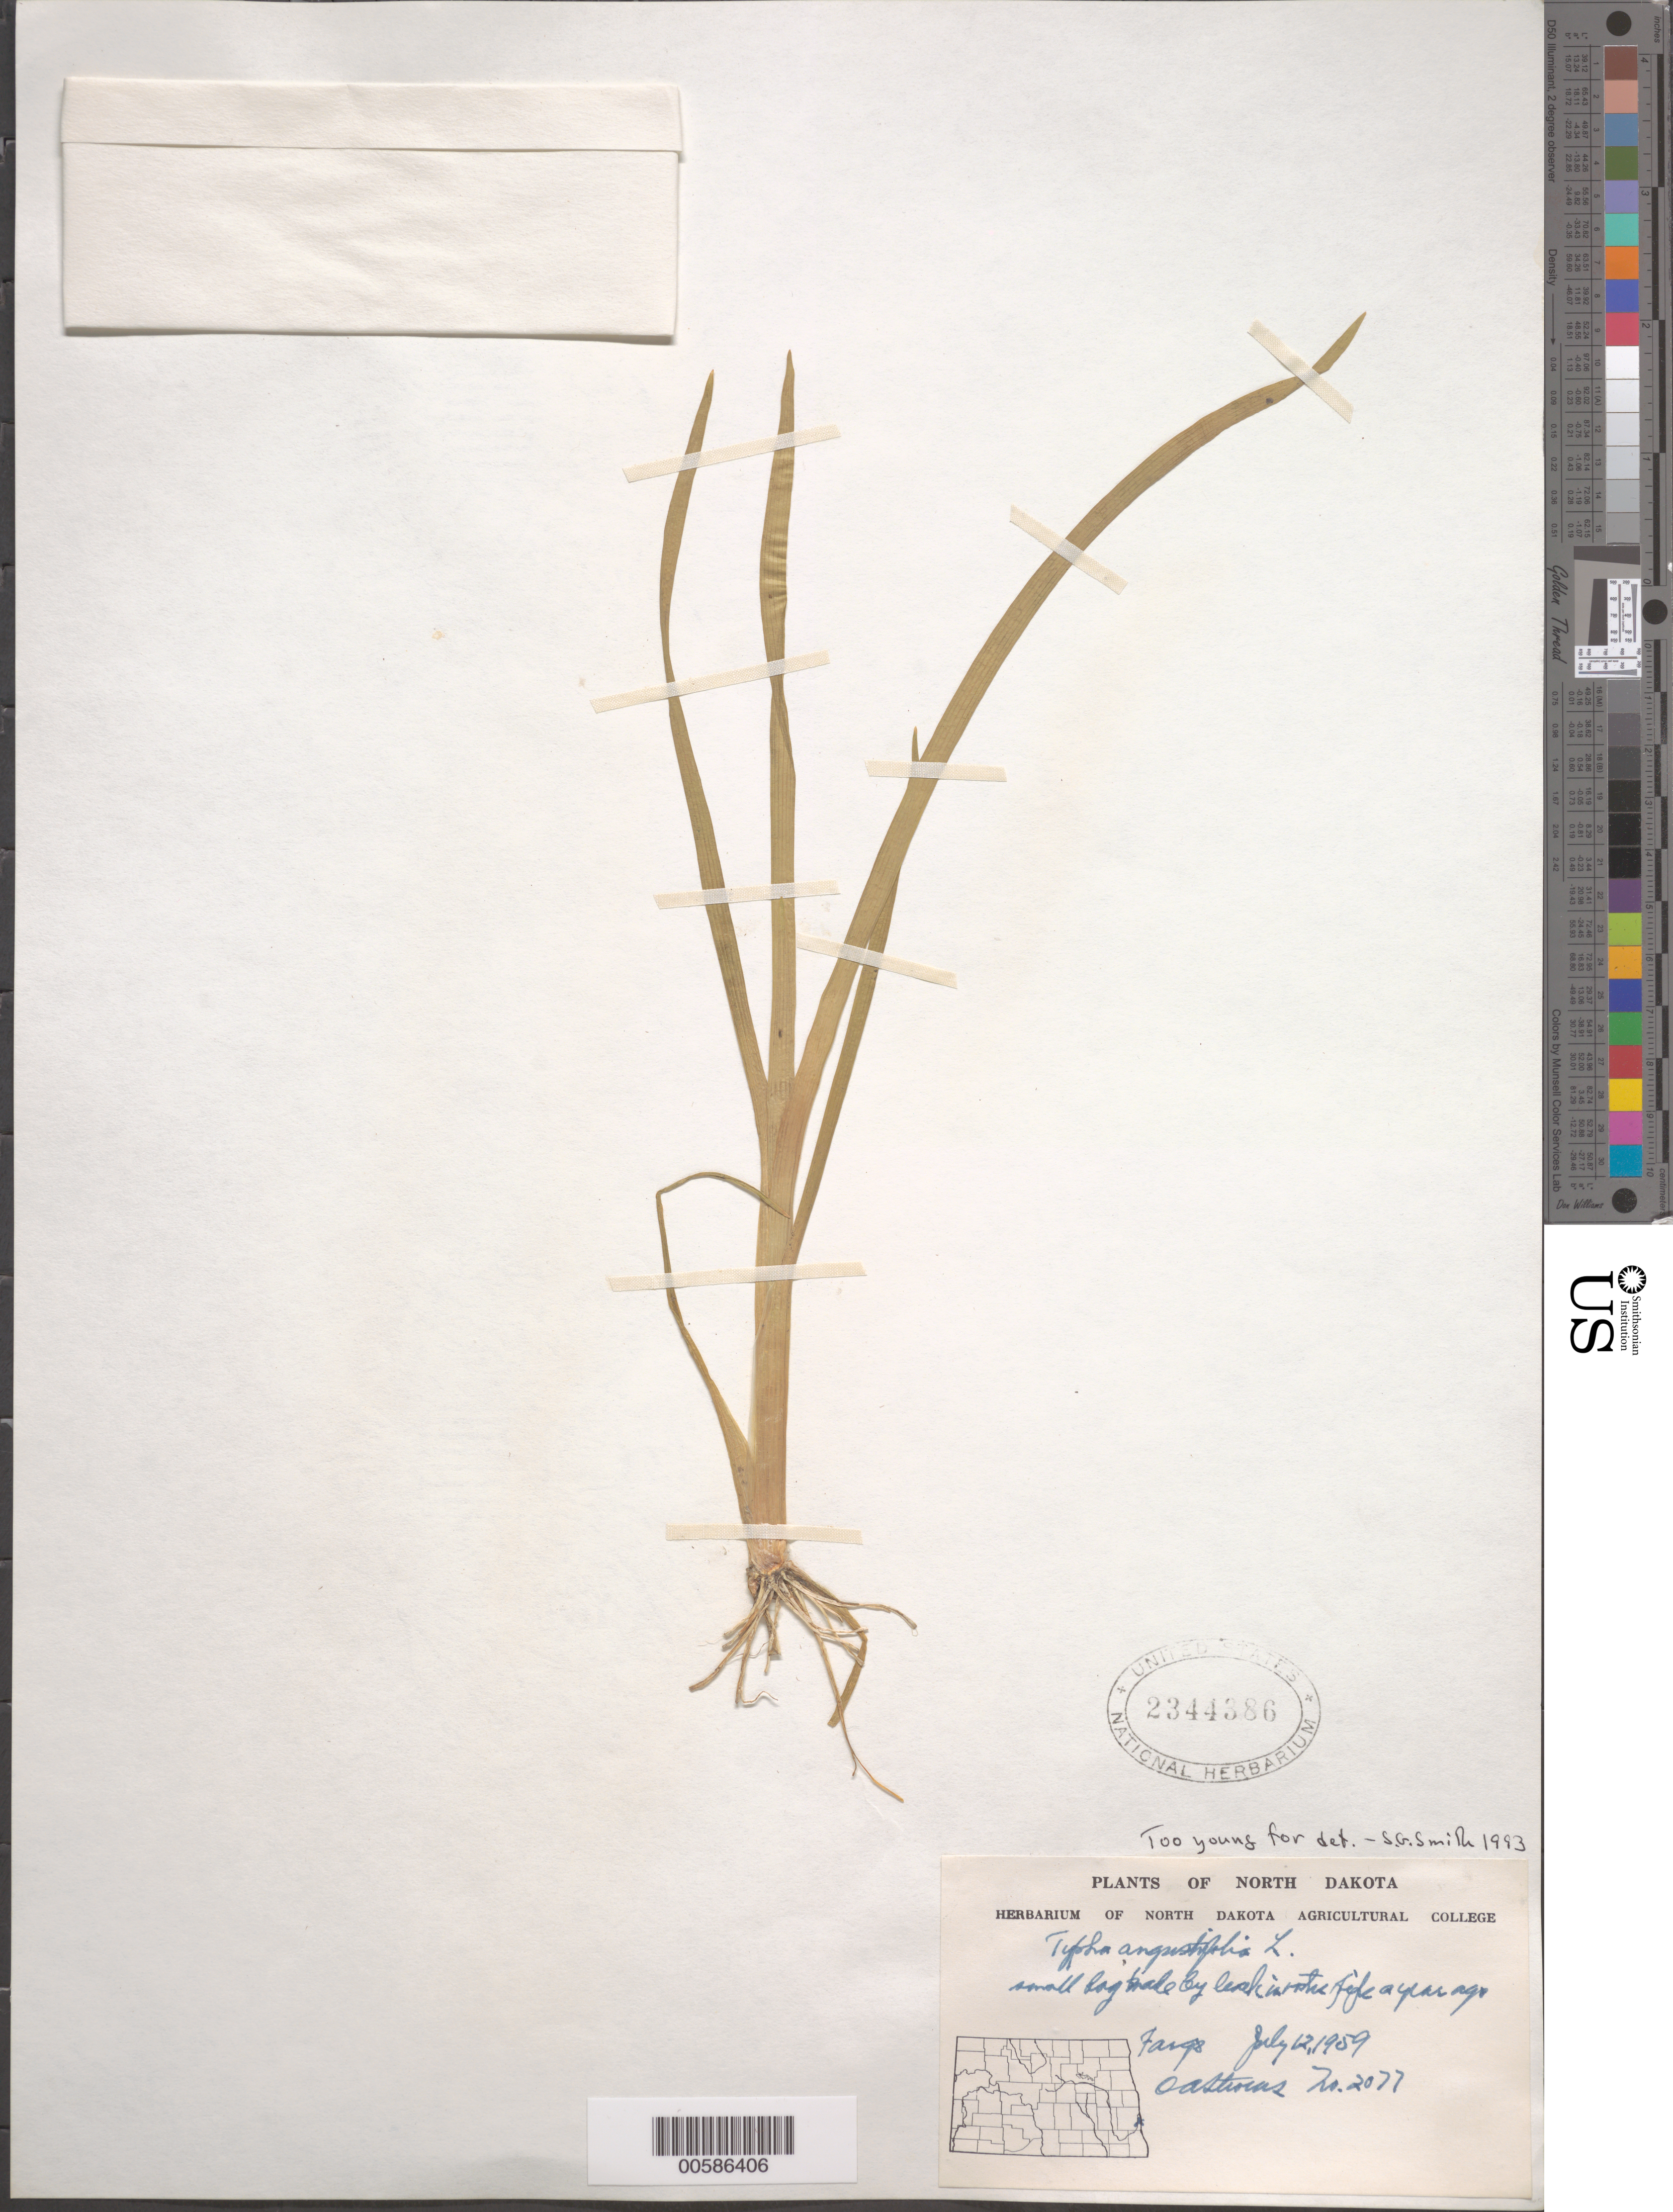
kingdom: Plantae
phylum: Tracheophyta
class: Liliopsida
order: Poales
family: Typhaceae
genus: Typha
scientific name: Typha angustifolia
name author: L.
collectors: O. A. Stevens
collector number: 2077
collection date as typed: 12 Jul 1959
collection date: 1959-07-12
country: United States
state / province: North Dakota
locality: Fargo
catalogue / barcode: US 2344386